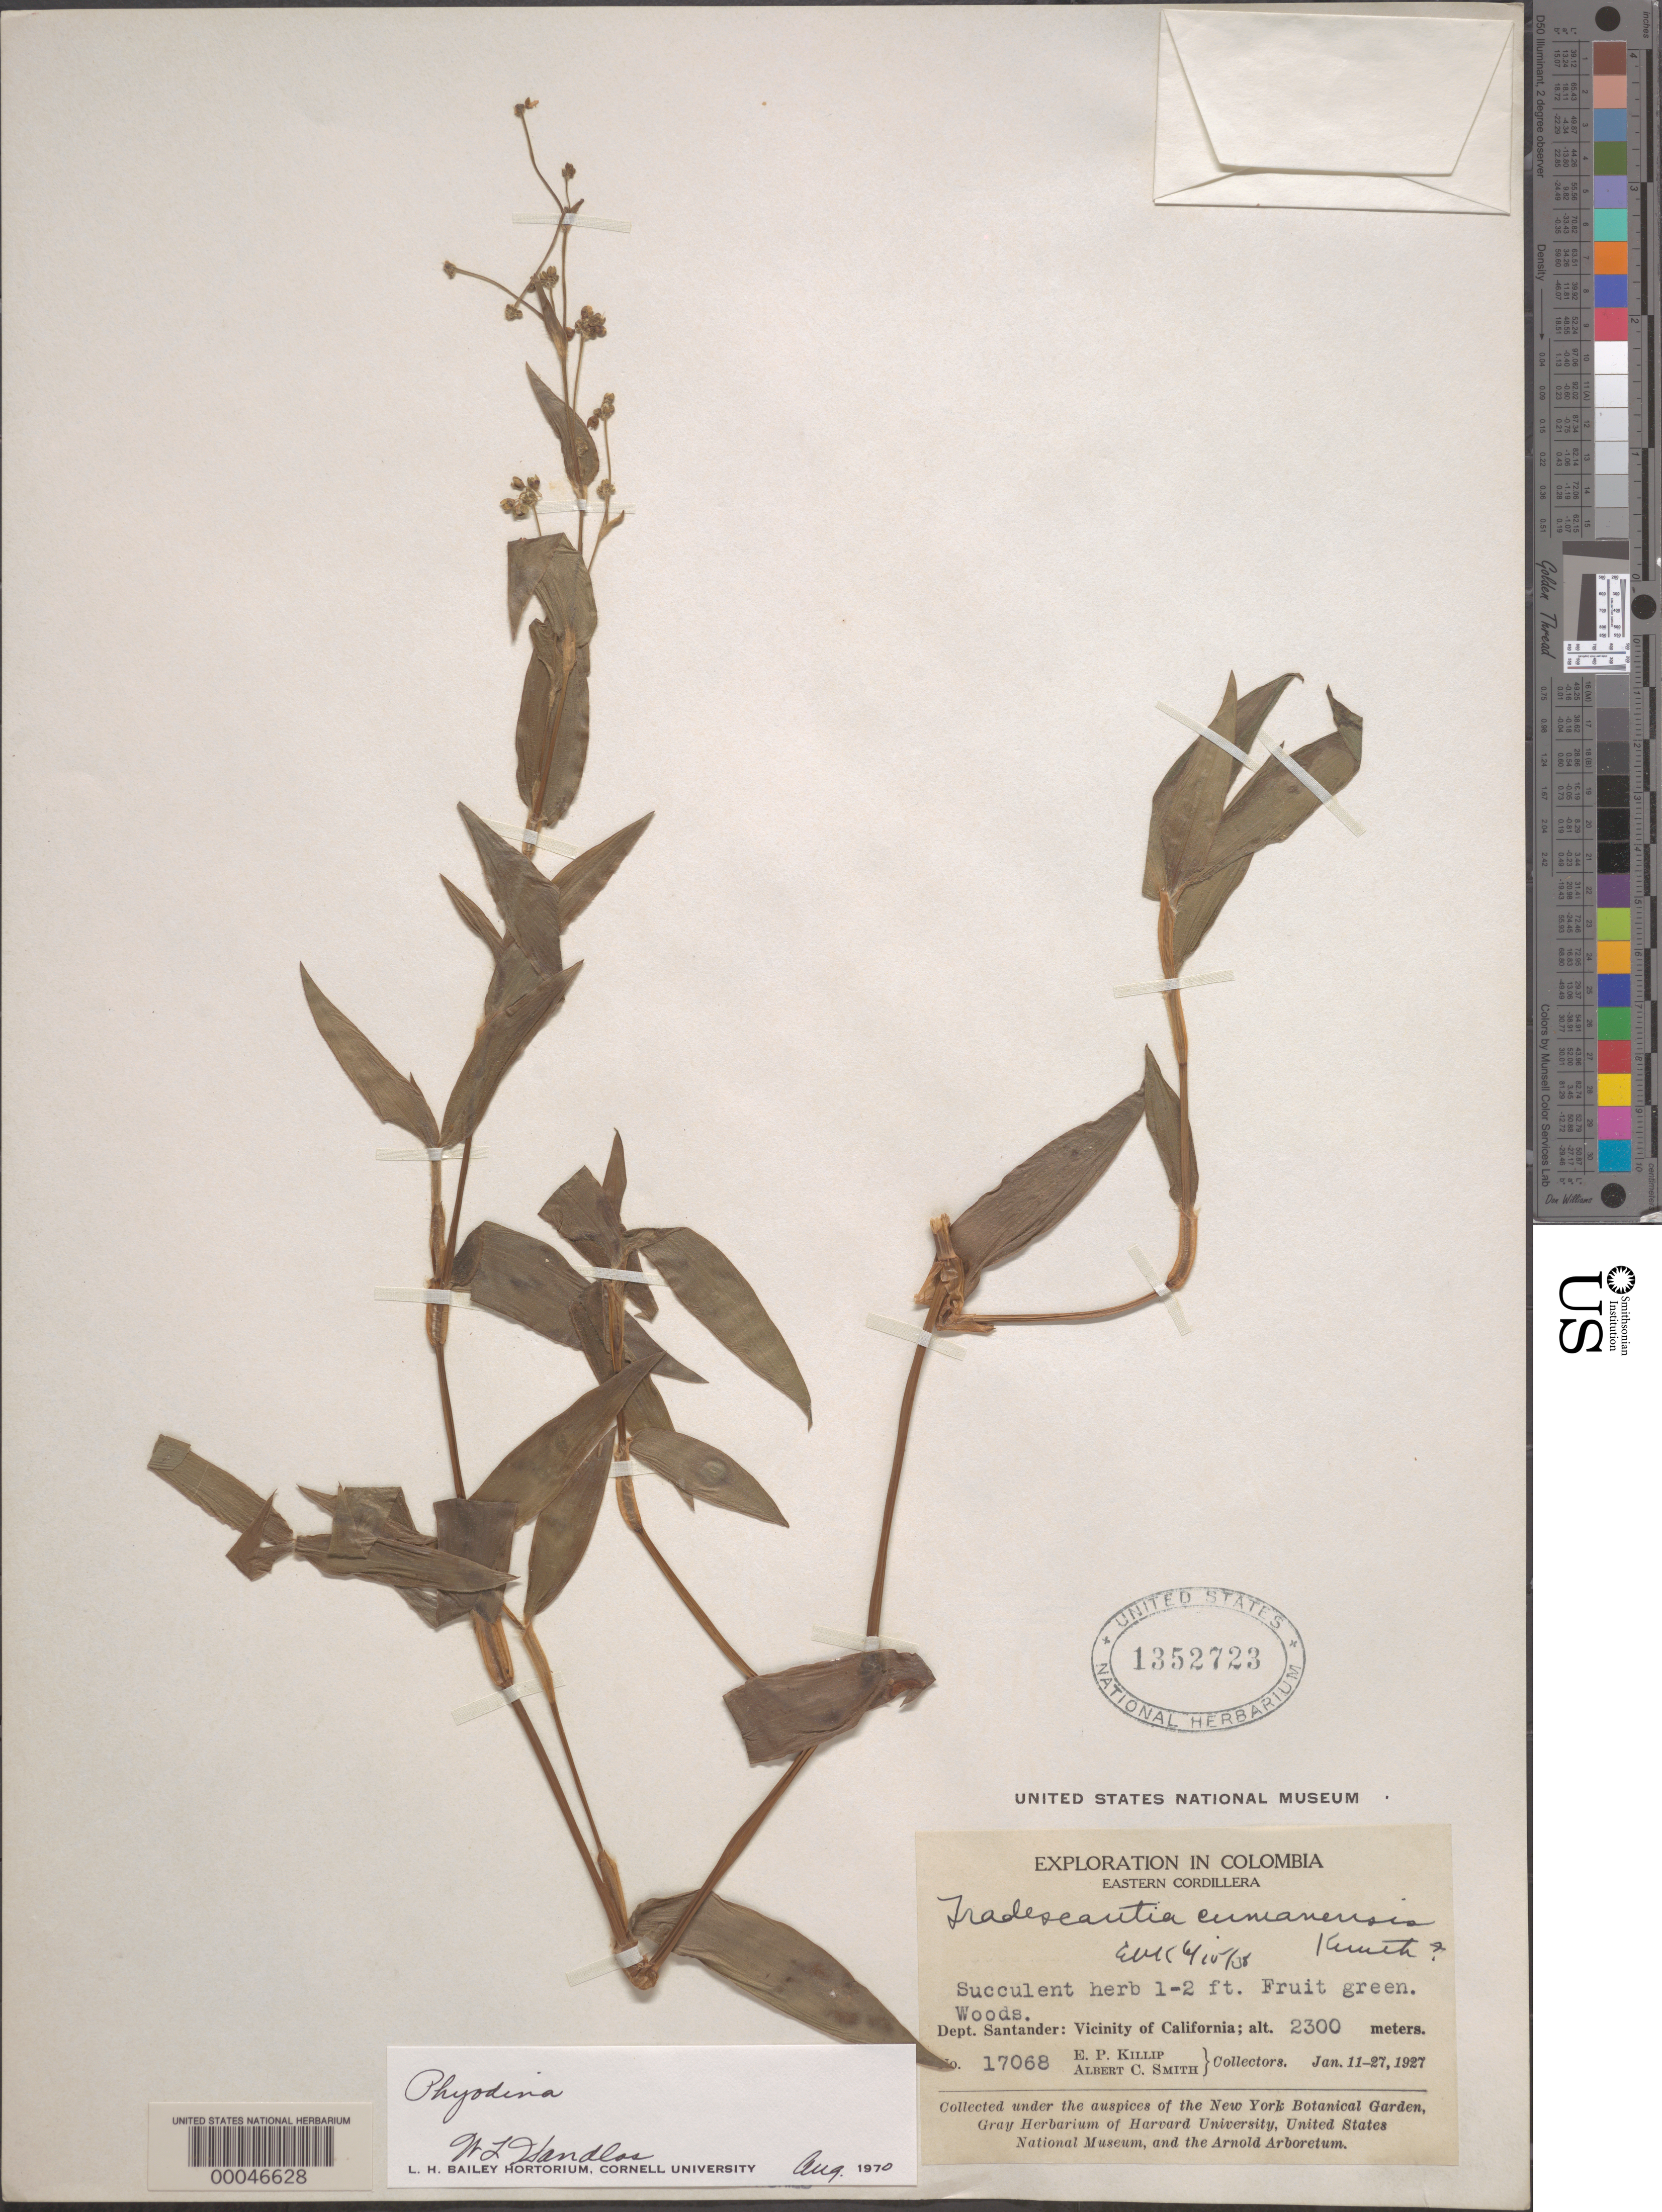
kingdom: Plantae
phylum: Tracheophyta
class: Liliopsida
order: Commelinales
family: Commelinaceae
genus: Callisia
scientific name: Callisia sp.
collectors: E. P. Killip & A. C. Smith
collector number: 17068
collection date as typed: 11 Jan 1927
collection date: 1927-01-11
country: Colombia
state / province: Santander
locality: Near California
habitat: Woods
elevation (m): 2300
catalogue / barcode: US 1352723